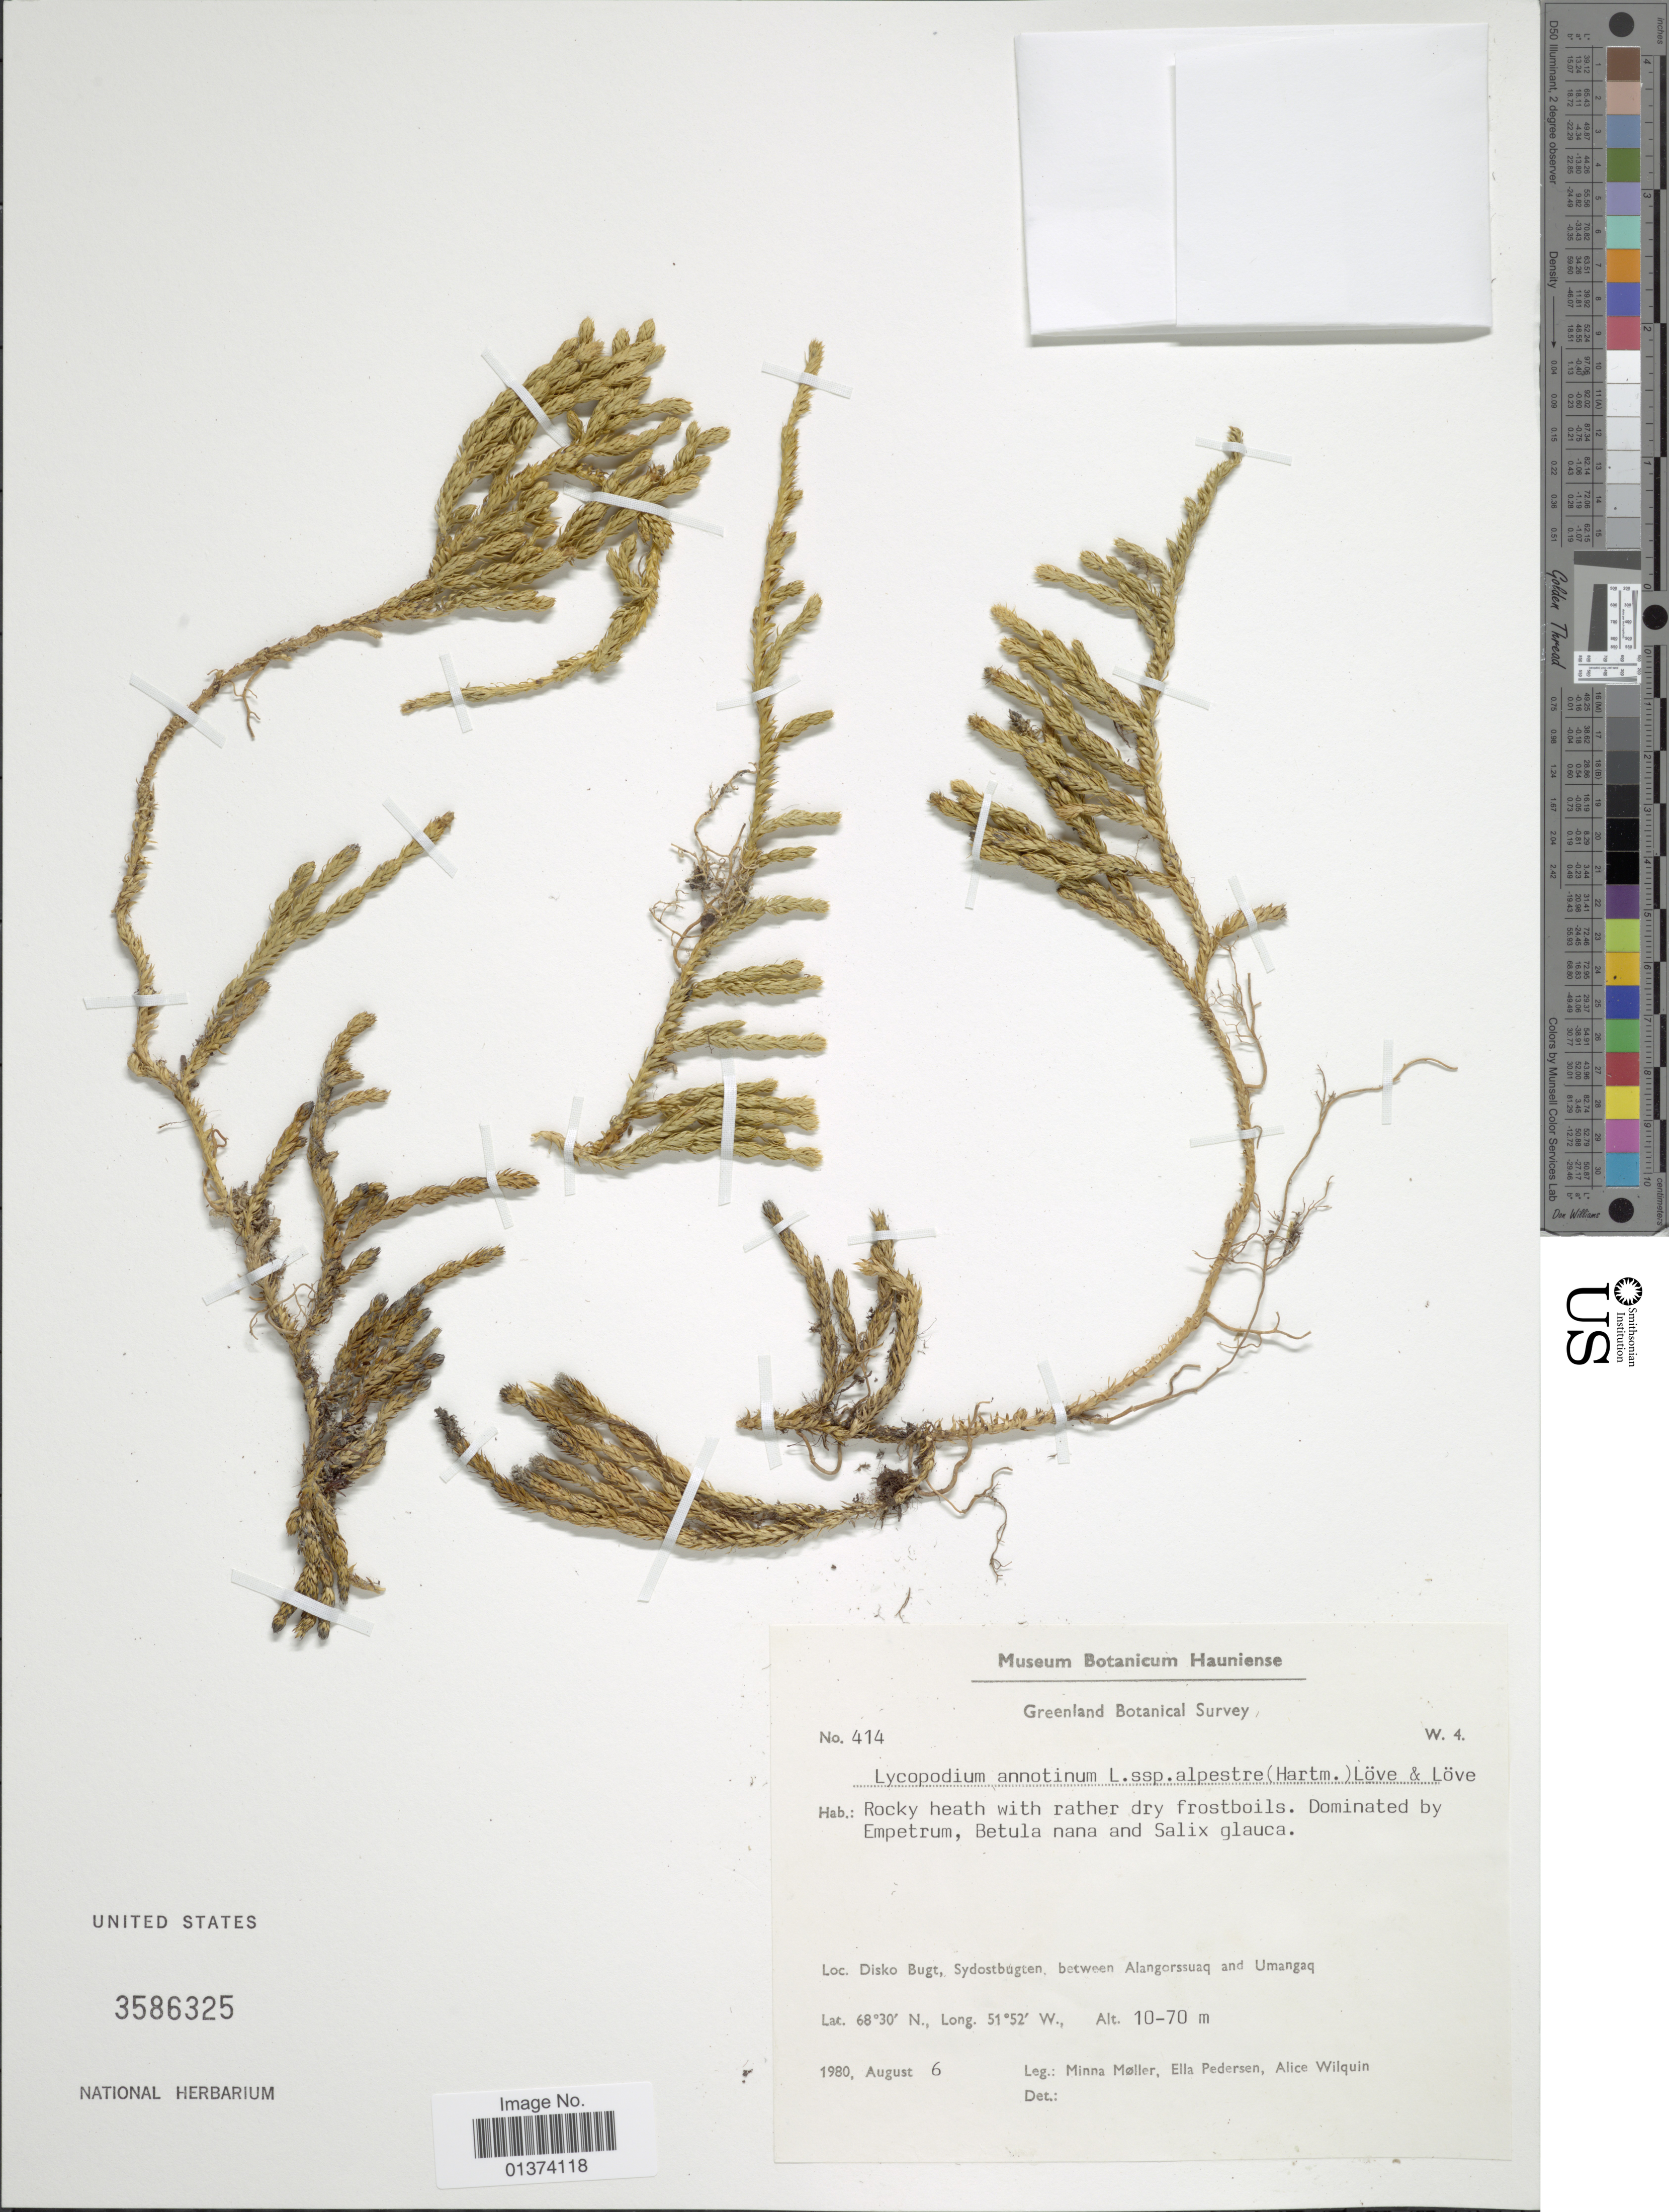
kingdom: Plantae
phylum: Tracheophyta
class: Lycopodiopsida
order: Lycopodiales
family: Lycopodiaceae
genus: Spinulum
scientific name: Spinulum annotinum subsp. annotinum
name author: (L.) A. Haines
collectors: M. Møller, E. Pedersen & A. Wilquin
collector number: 414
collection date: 1980-08-06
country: Greenland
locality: Disko Bugt, Sydostbugten, between Alangorssuaq and Umangaq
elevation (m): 10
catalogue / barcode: US 3586325